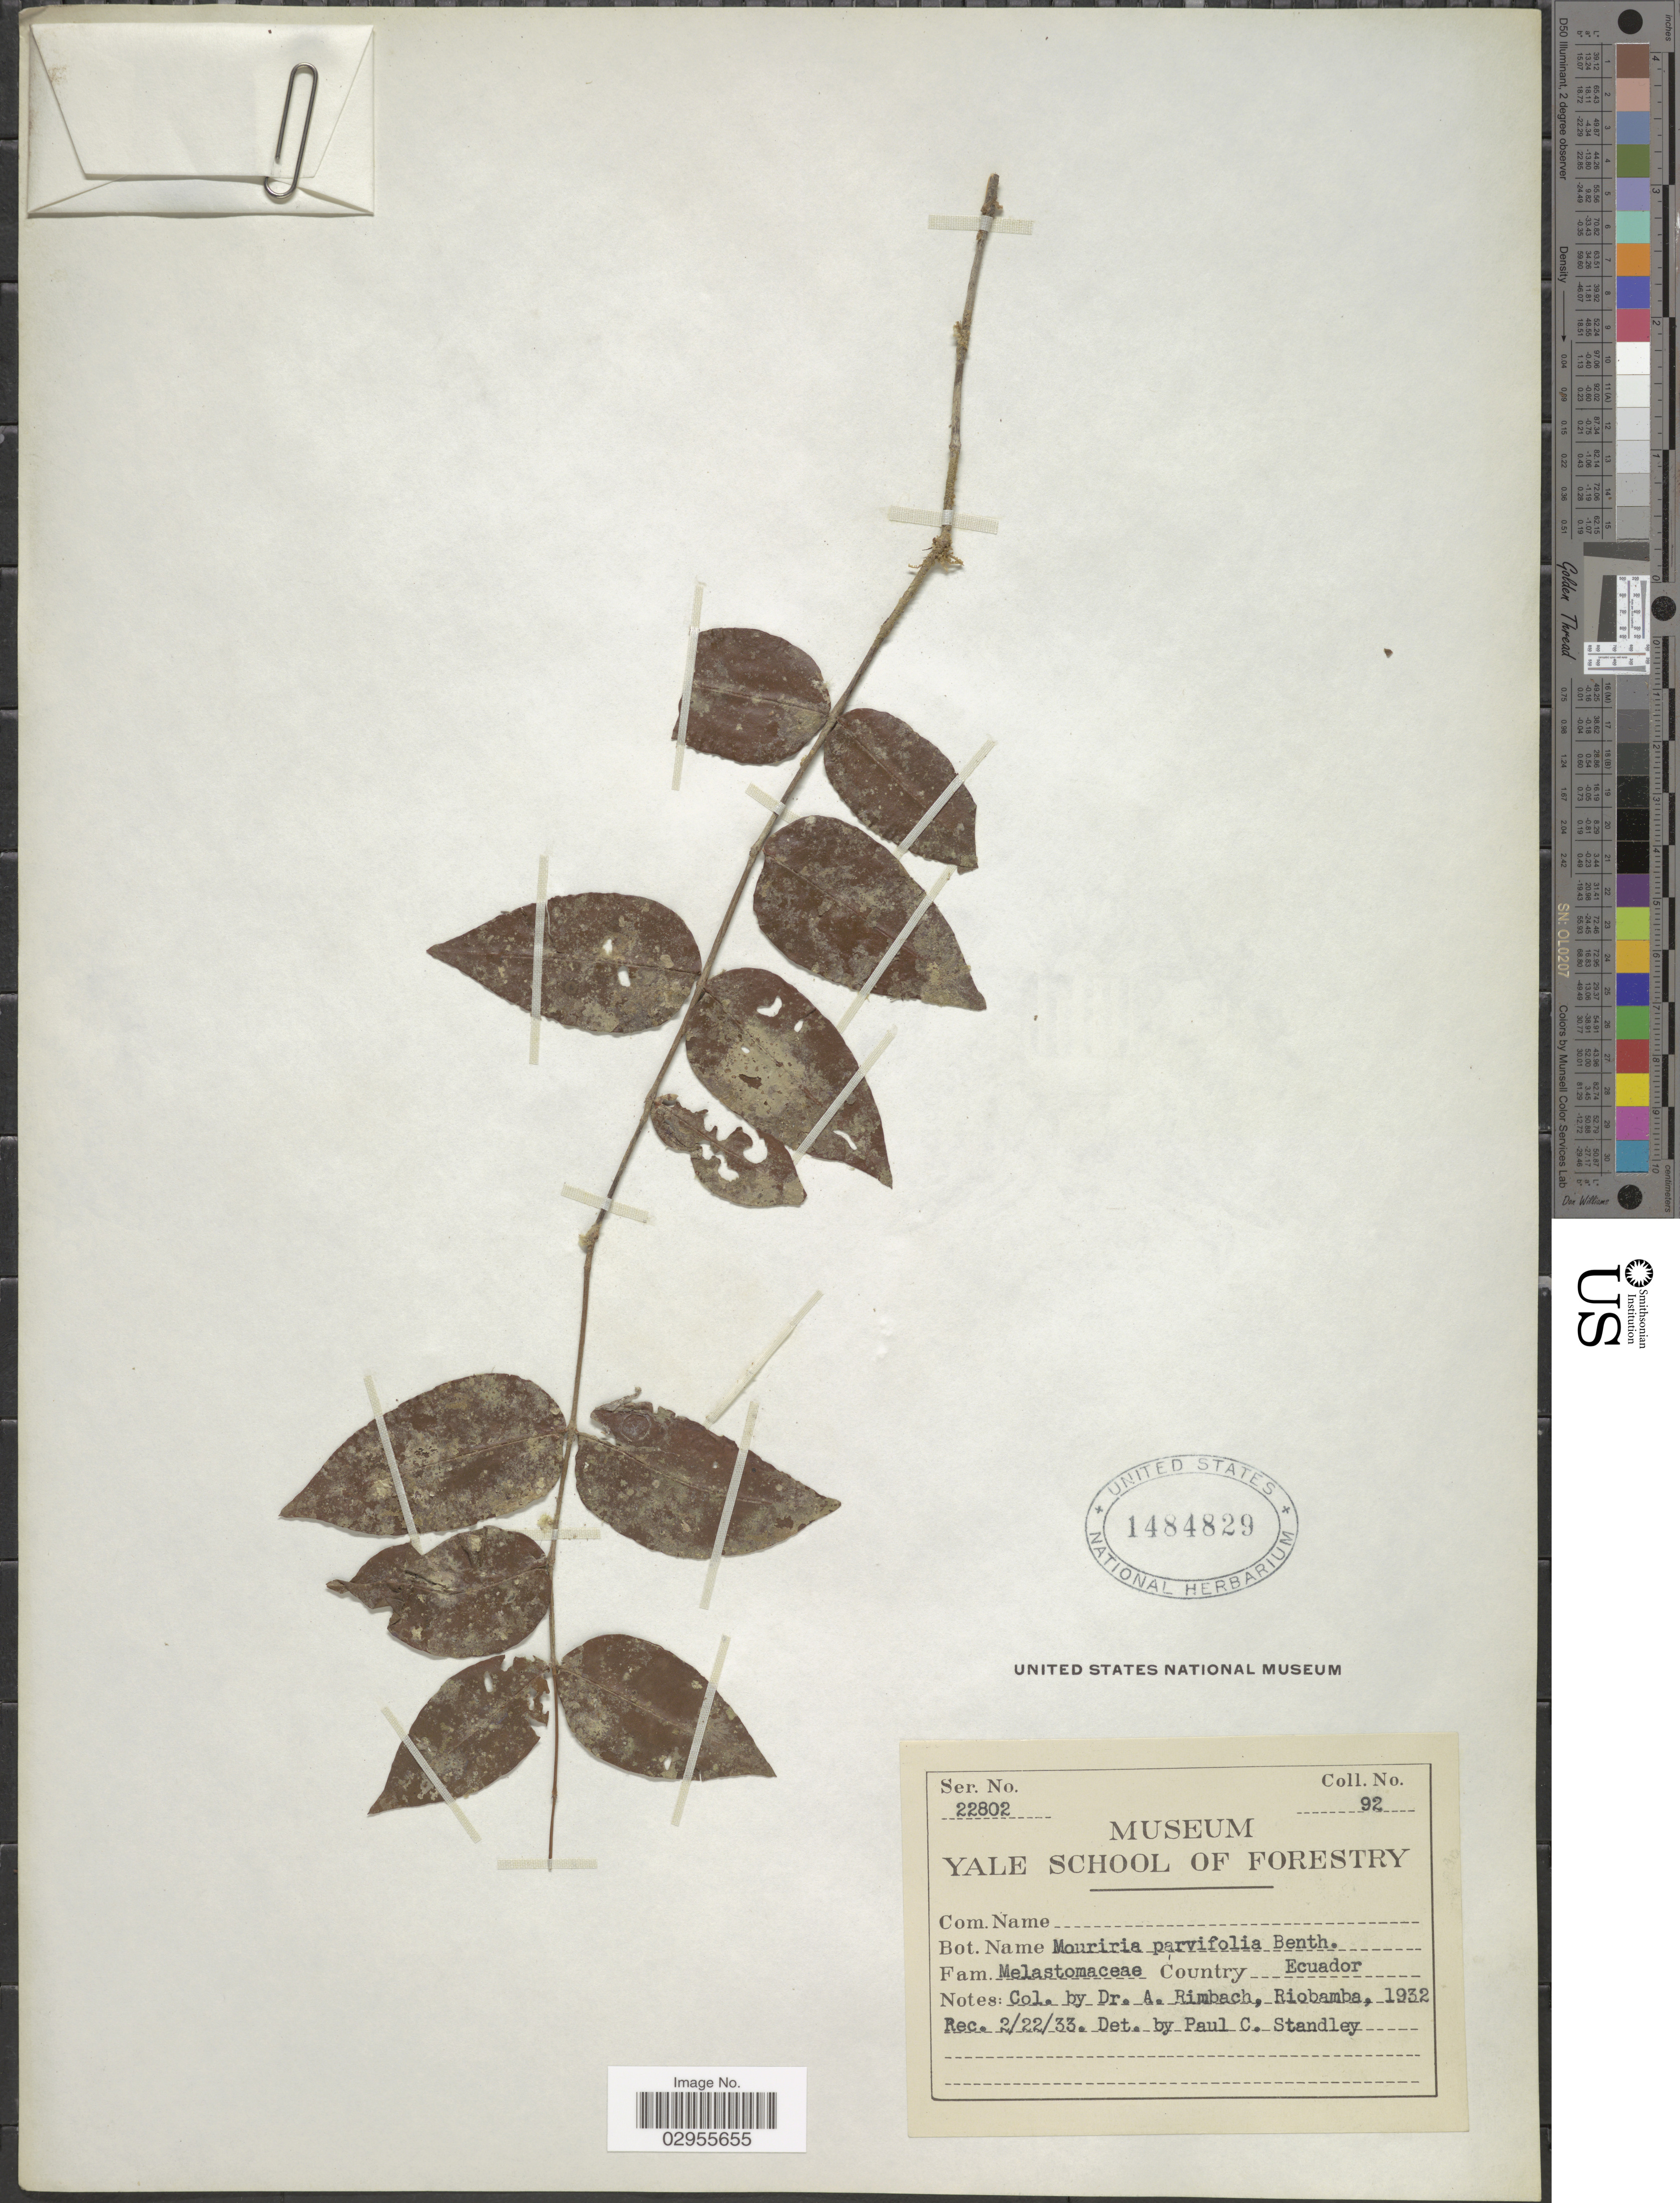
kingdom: Plantae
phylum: Tracheophyta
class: Magnoliopsida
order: Myrtales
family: Melastomataceae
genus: Mouriri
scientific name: Mouriri myrtilloides subsp. parvifolia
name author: (Benth.) Morley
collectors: A. Rimbach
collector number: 92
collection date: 1932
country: Ecuador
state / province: Chimborazo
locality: Riobamba.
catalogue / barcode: US 1484829